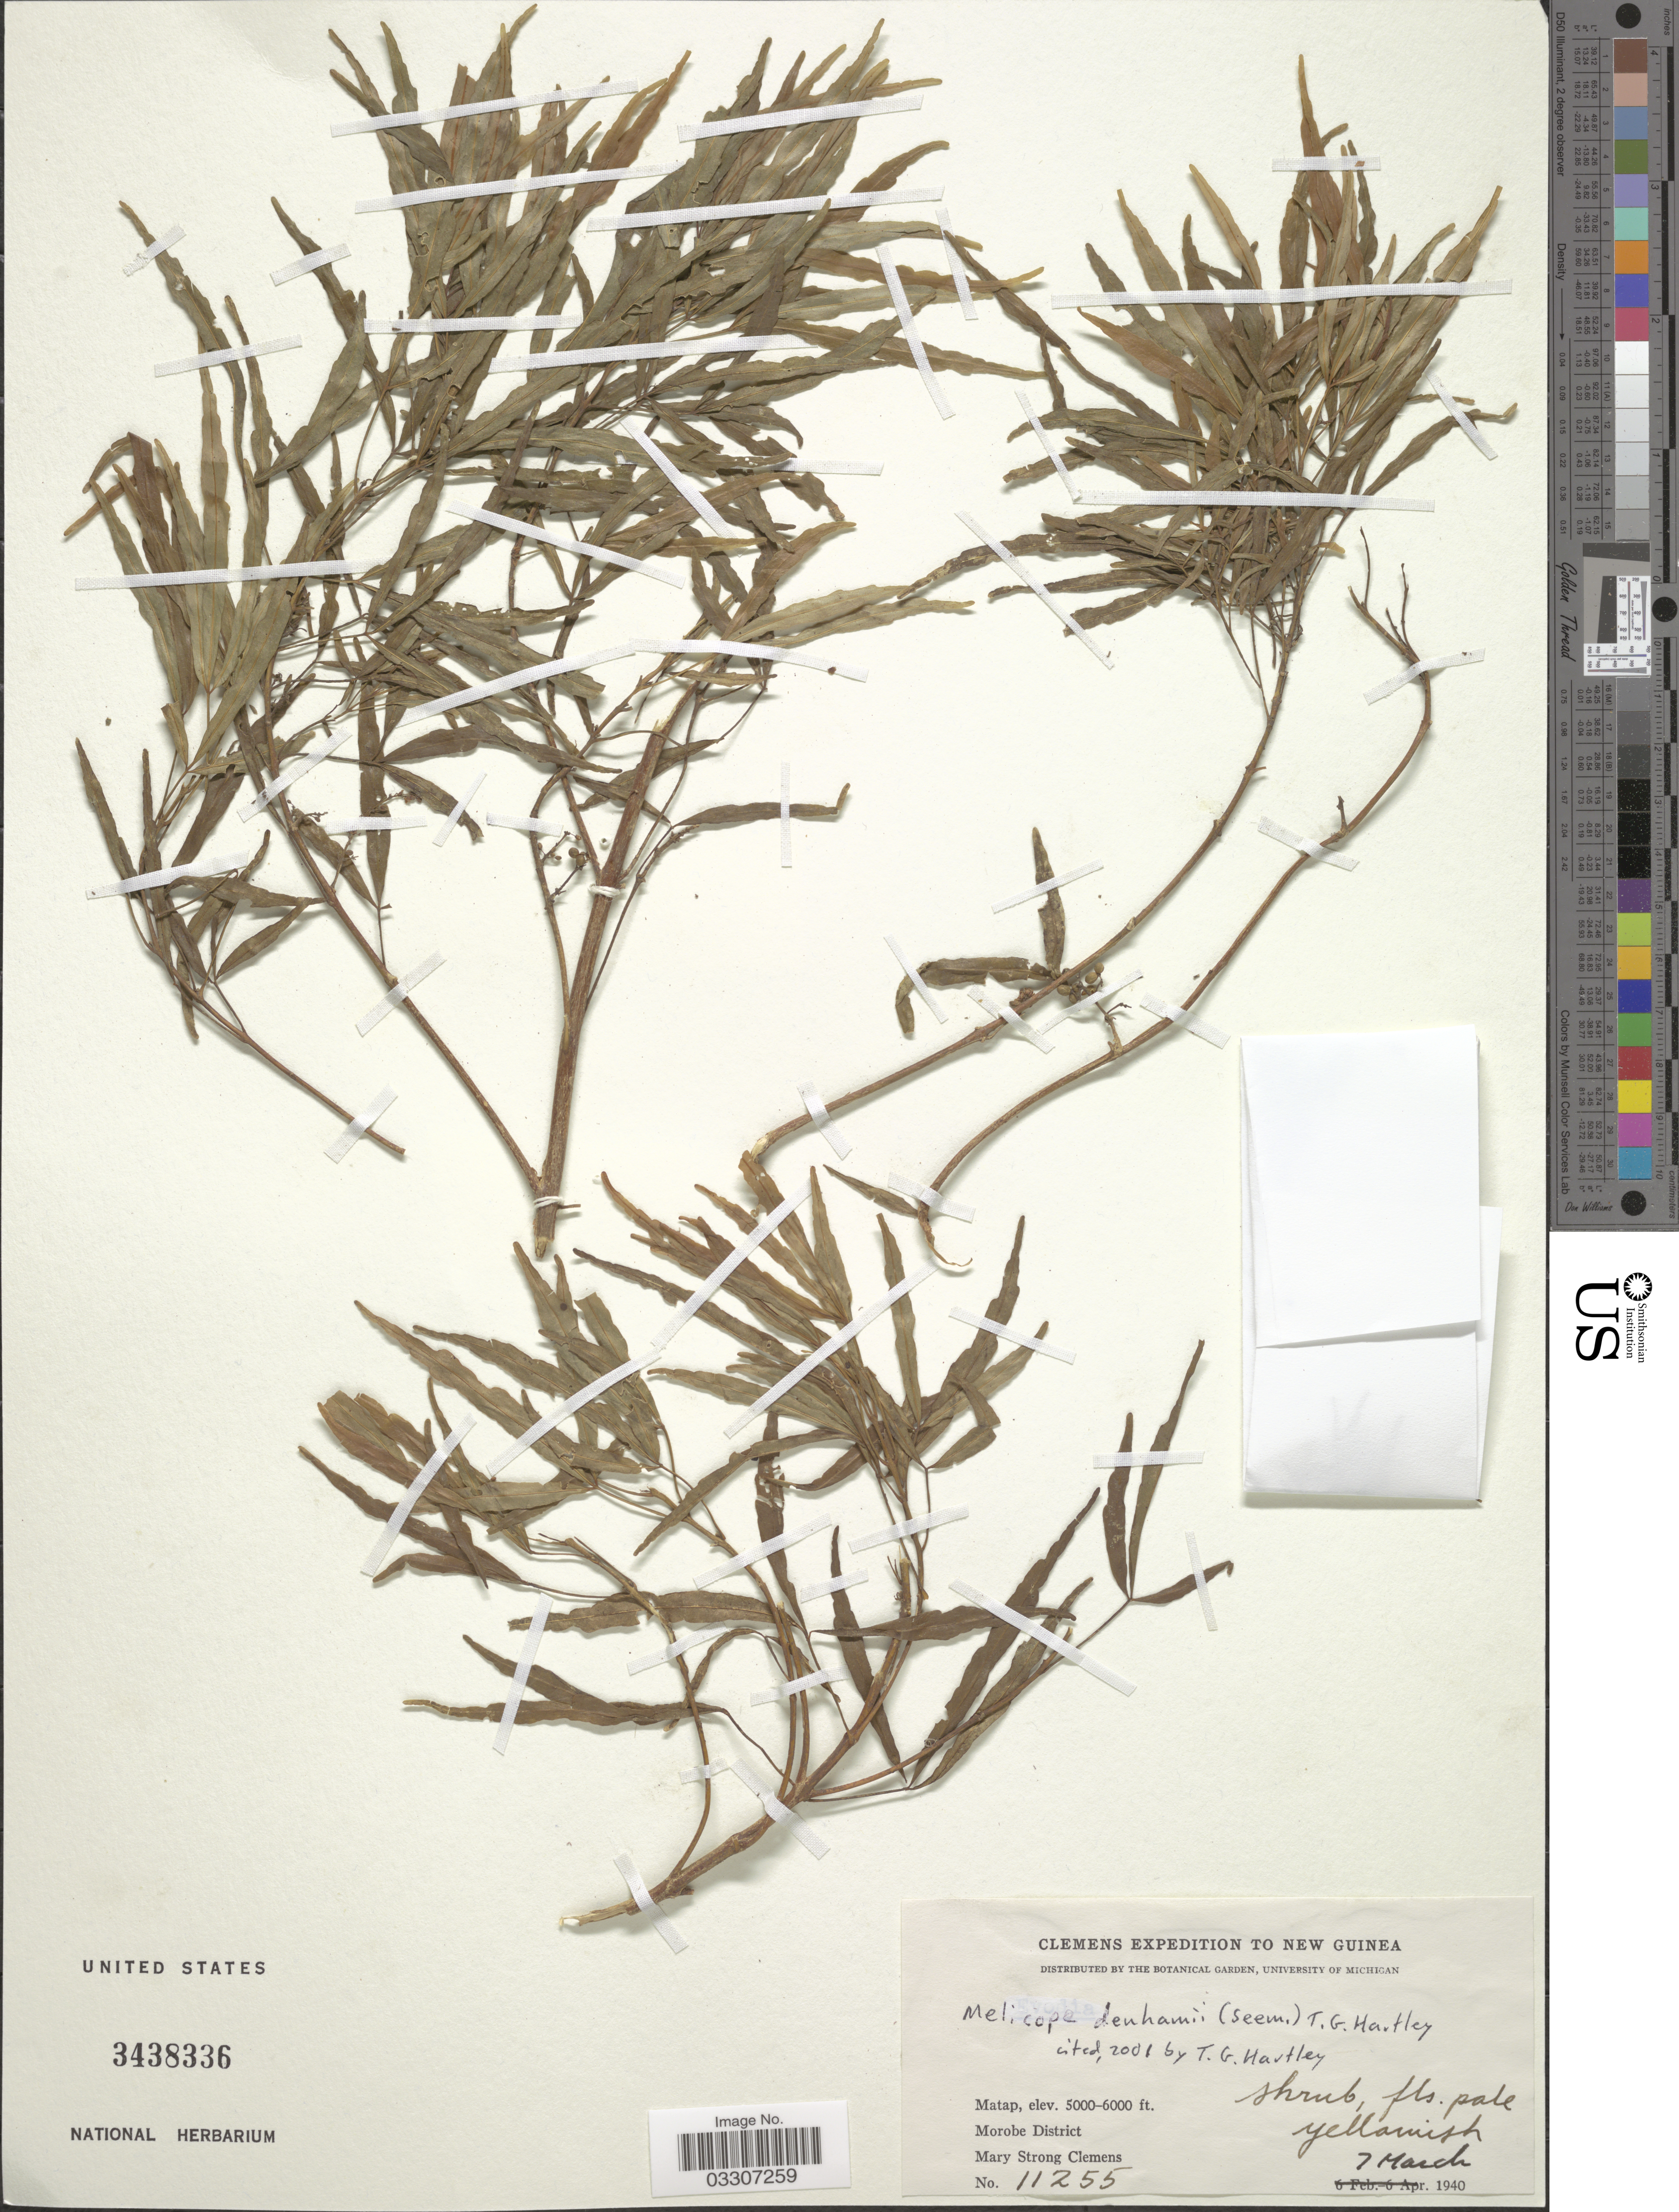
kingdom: Plantae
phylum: Tracheophyta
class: Magnoliopsida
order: Sapindales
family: Rutaceae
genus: Melicope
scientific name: Melicope denhamii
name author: (Seem.) T.G. Hartley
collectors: M. S. Clemens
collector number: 11255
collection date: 1940-03-07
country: Papua New Guinea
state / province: Morobe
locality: New Guinea. Matap. Morobe District.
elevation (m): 1524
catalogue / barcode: US 3438336